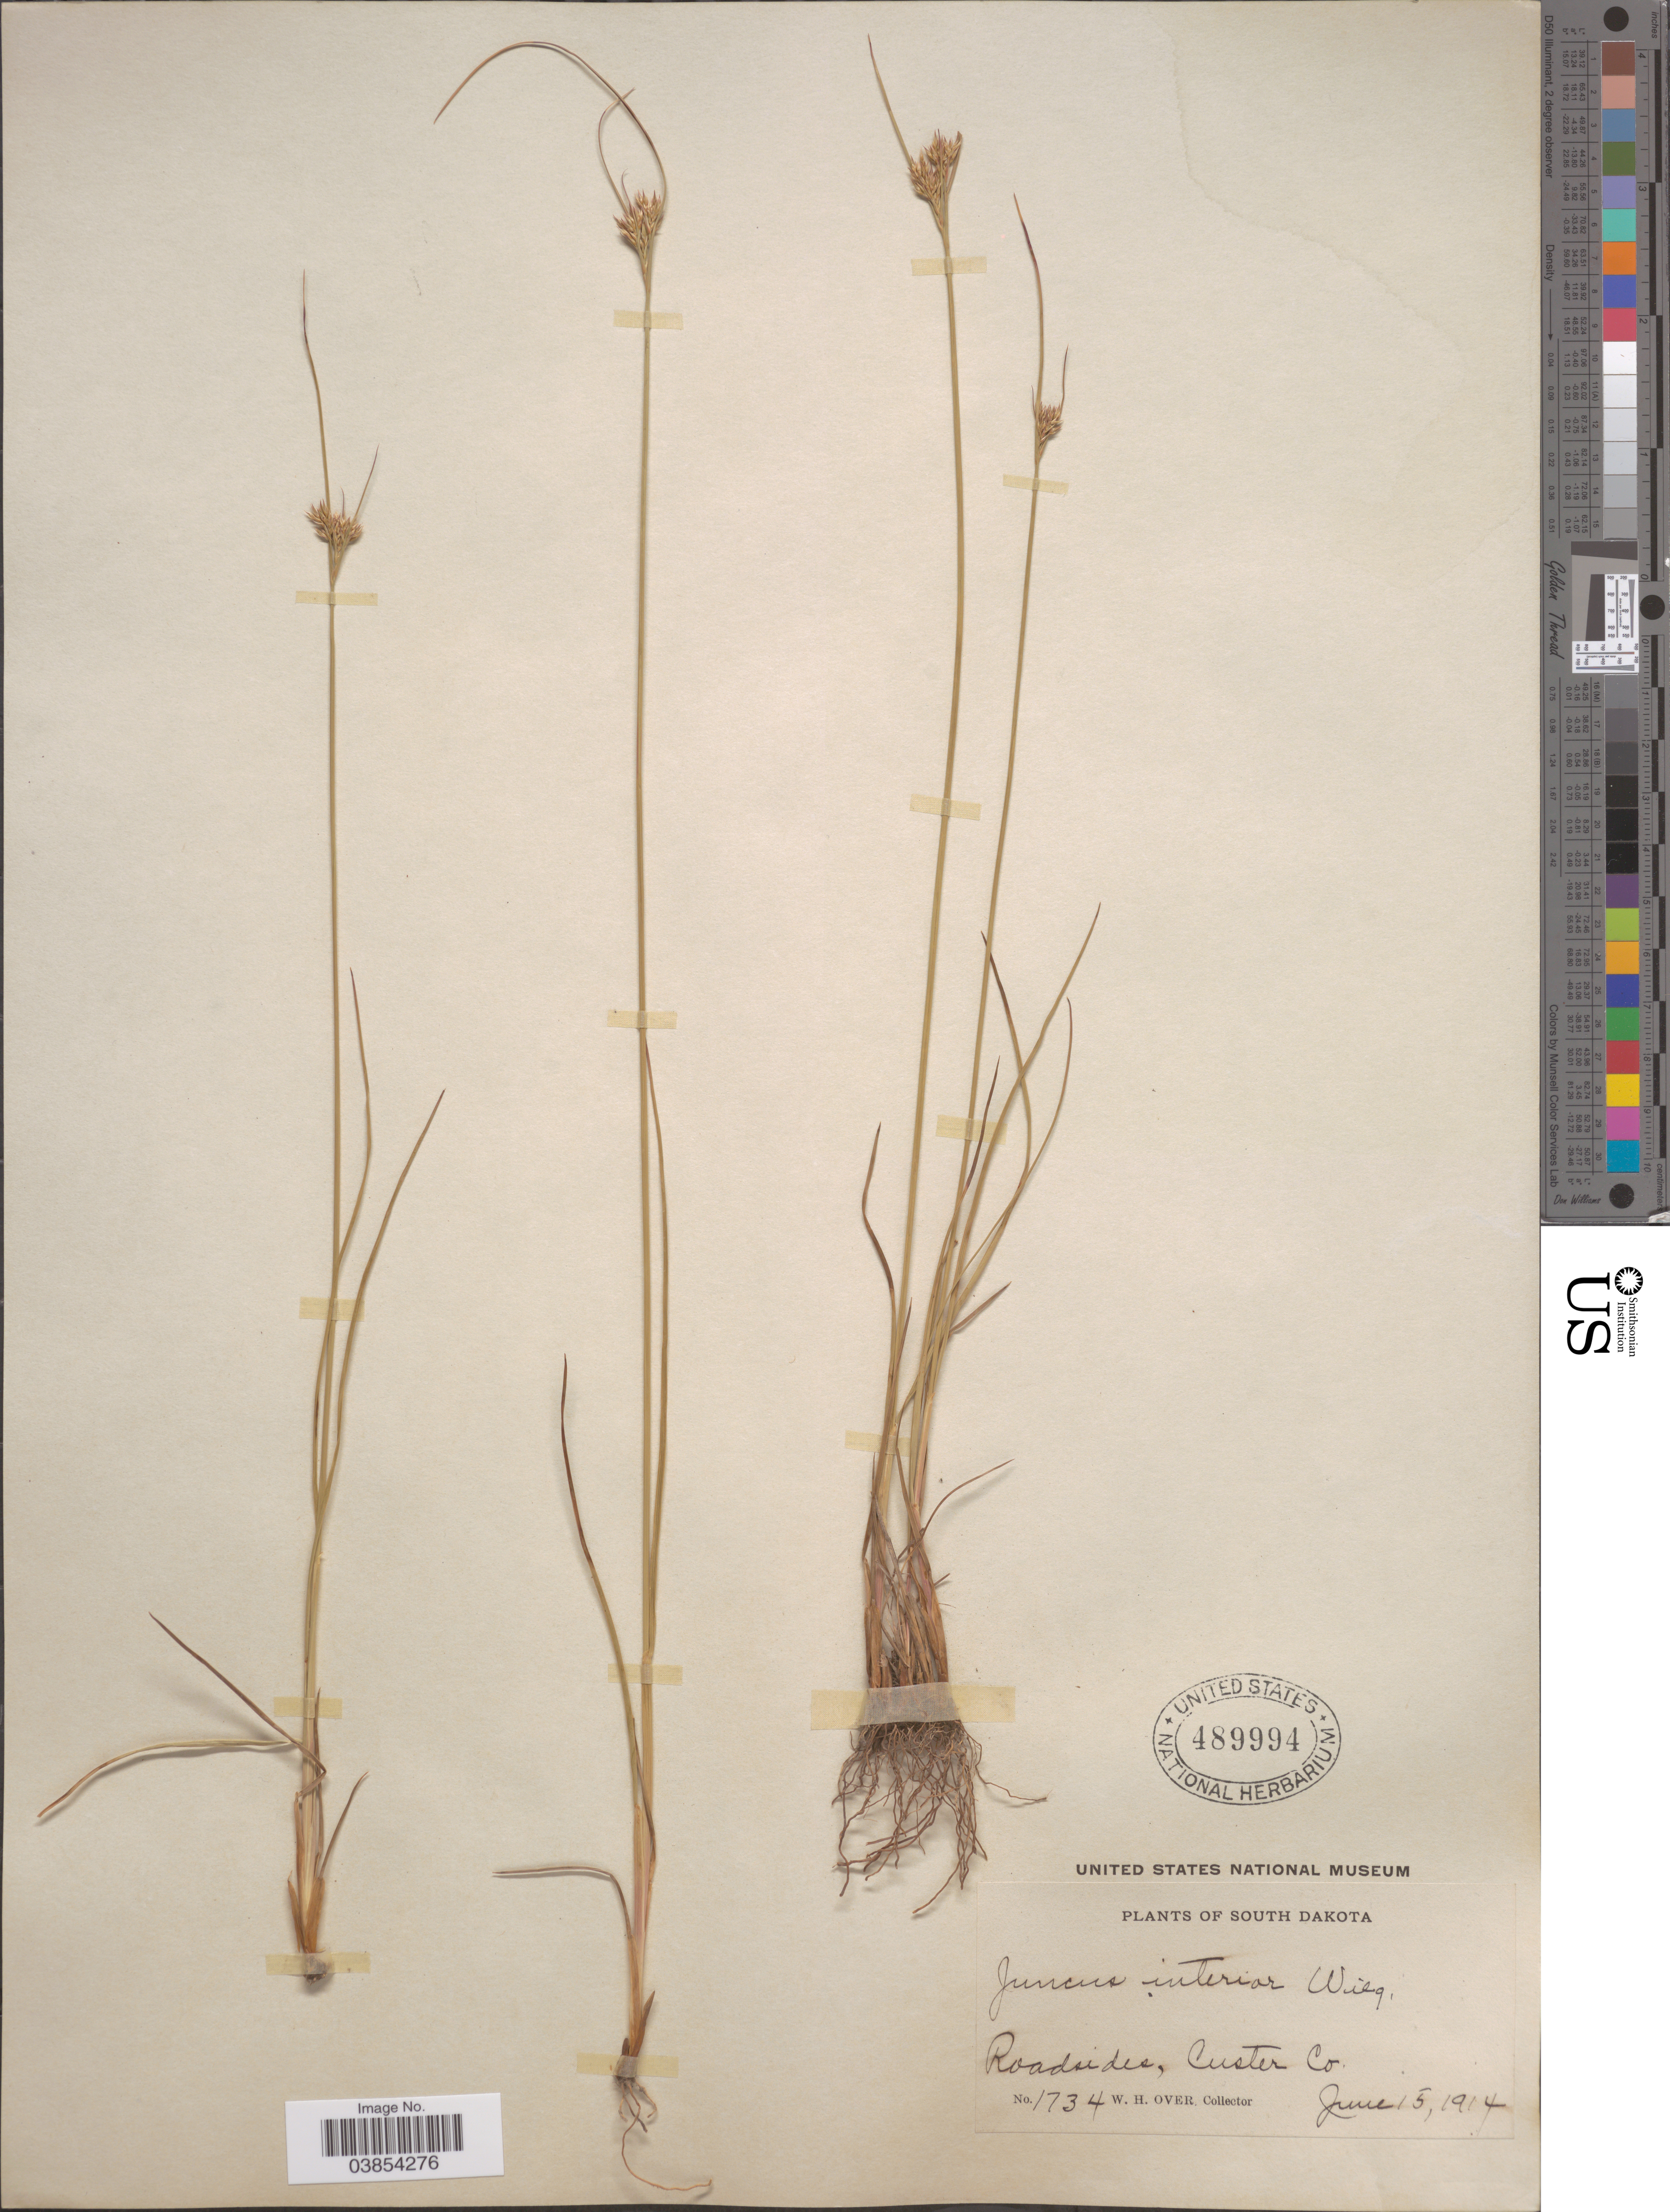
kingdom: Plantae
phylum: Tracheophyta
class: Liliopsida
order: Poales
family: Juncaceae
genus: Juncus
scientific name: Juncus interior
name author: Wiegand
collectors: W. Over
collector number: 1734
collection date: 1914-06-15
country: United States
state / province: South Dakota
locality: Roadside, Custer Co.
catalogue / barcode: US 489994